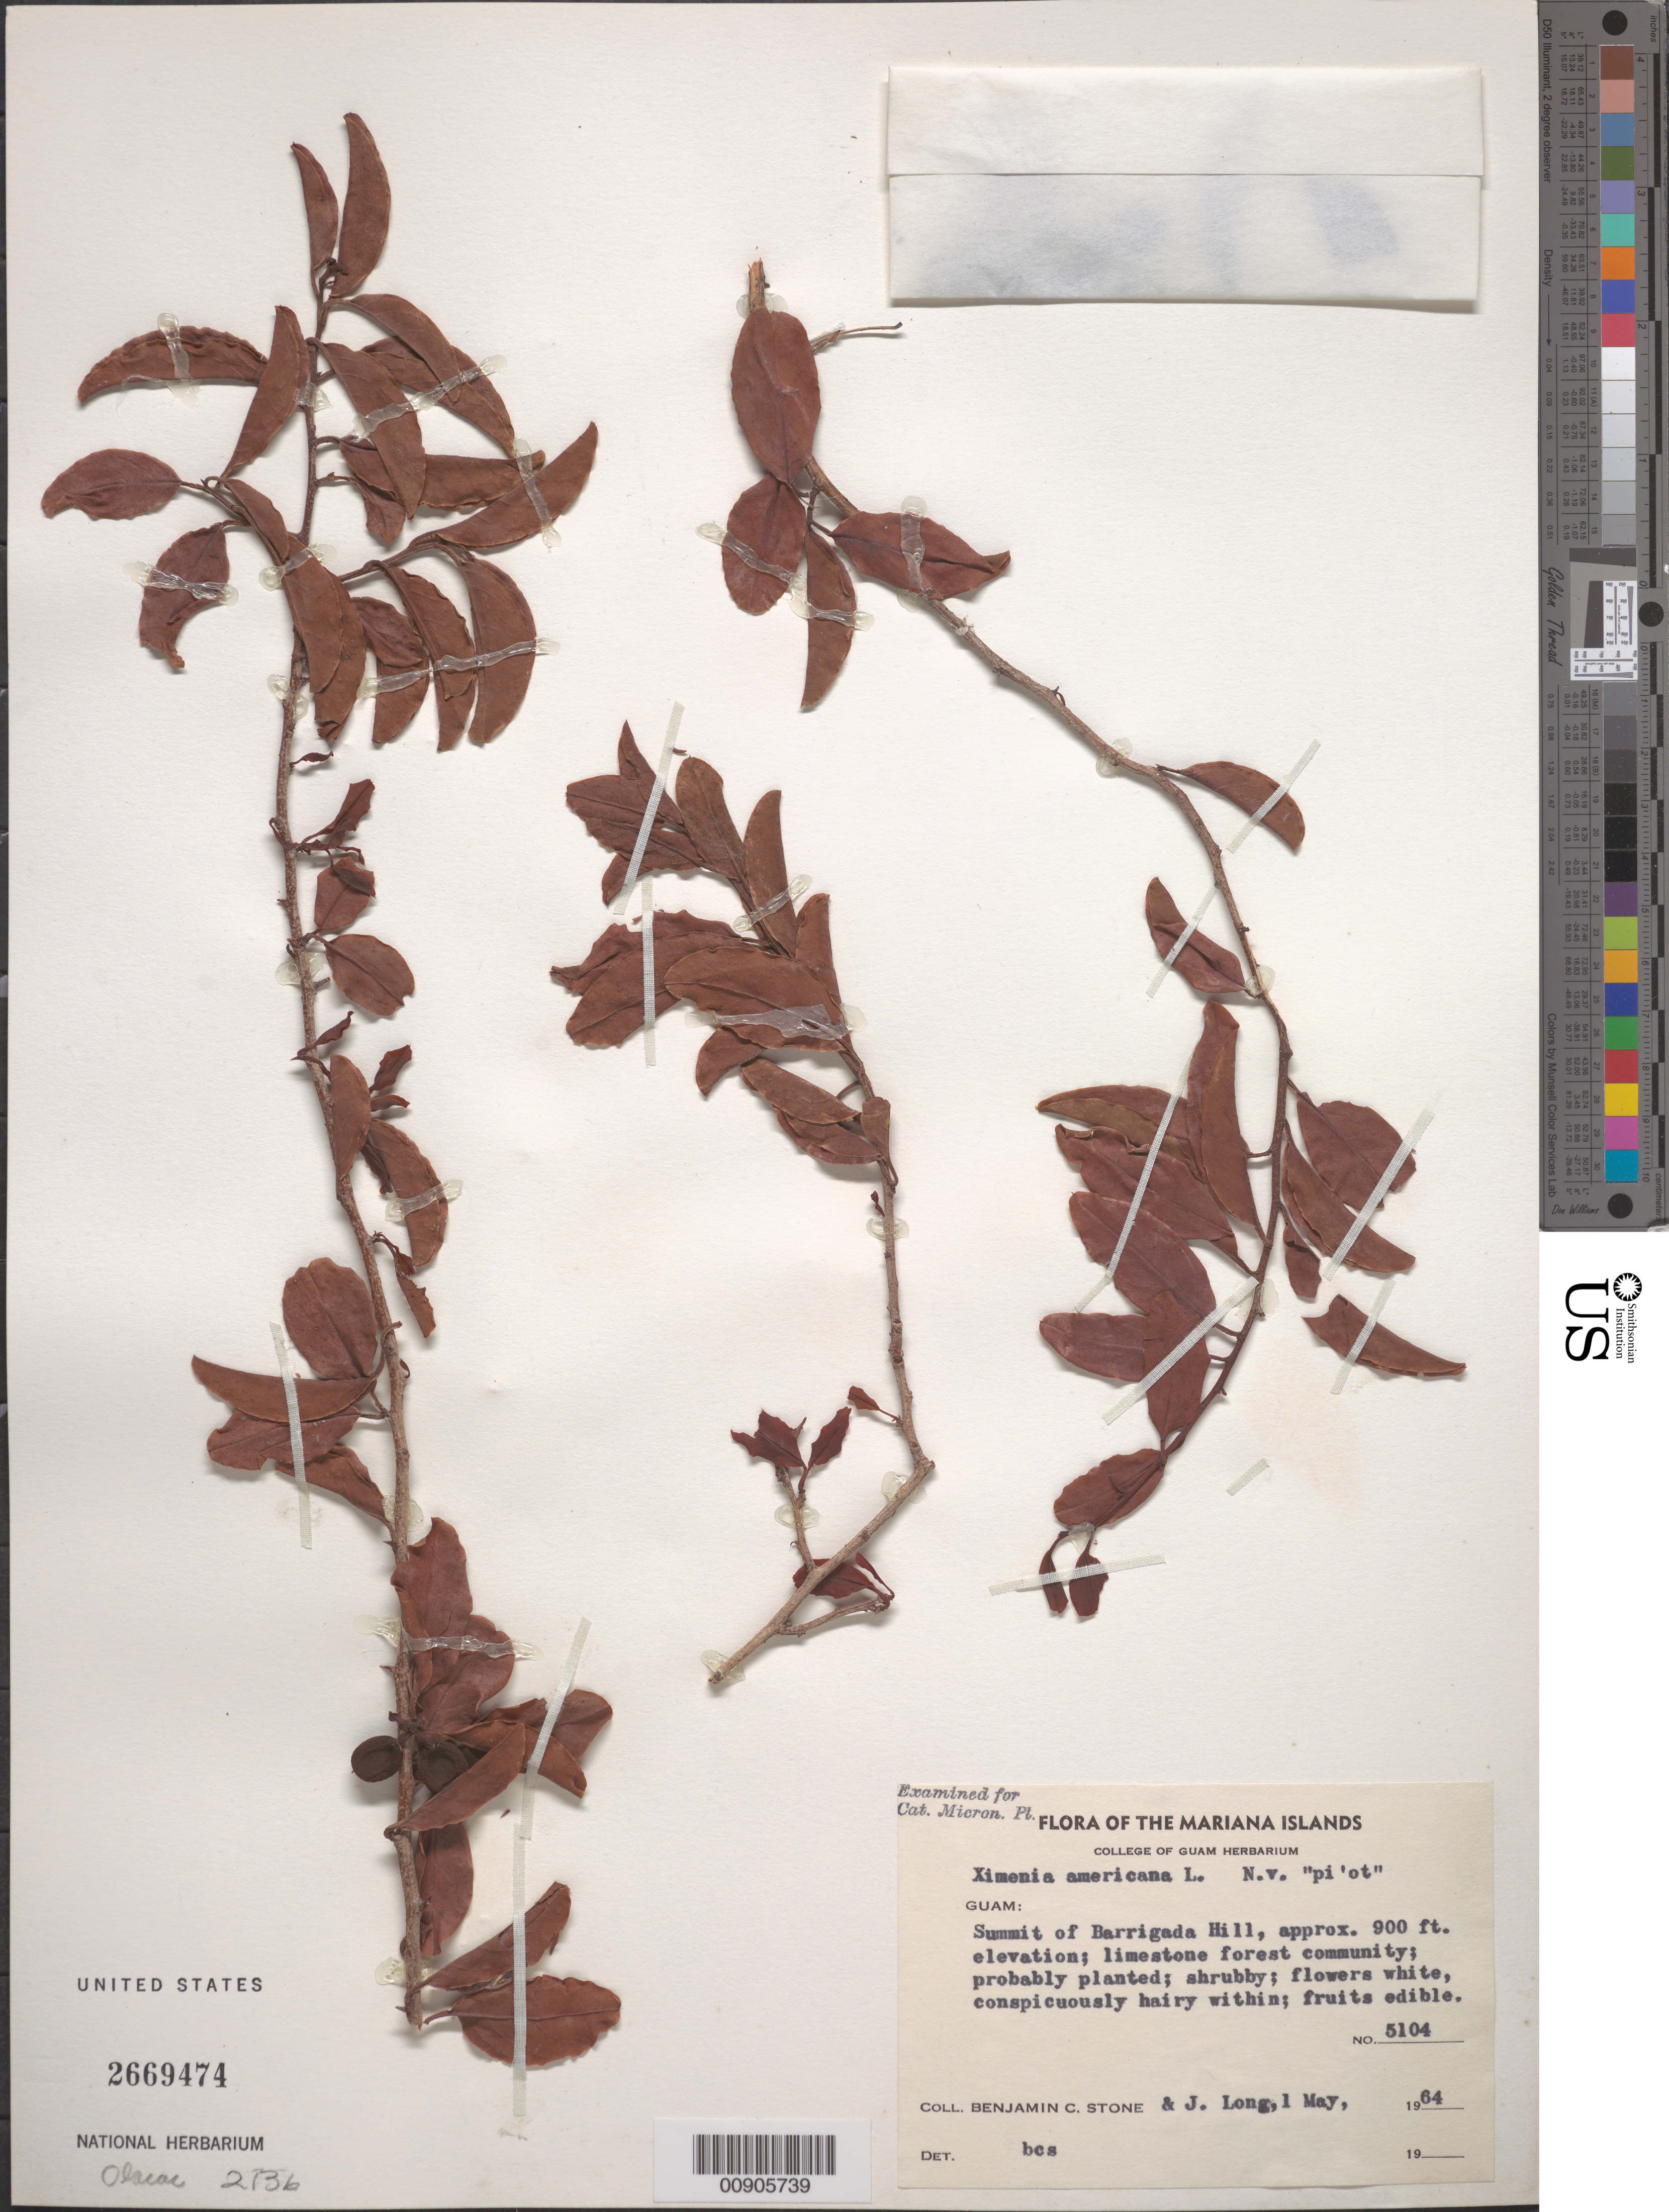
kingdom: Plantae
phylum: Tracheophyta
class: Magnoliopsida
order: Santalales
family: Ximeniaceae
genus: Ximenia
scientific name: Ximenia americana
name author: L.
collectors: B. C. Stone & J. A. Long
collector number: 5104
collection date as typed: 01 May 1964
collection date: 1964-05-01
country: Guam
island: Guam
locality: Summit of Barrigada Hill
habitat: limestone forest community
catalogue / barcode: US 2669474